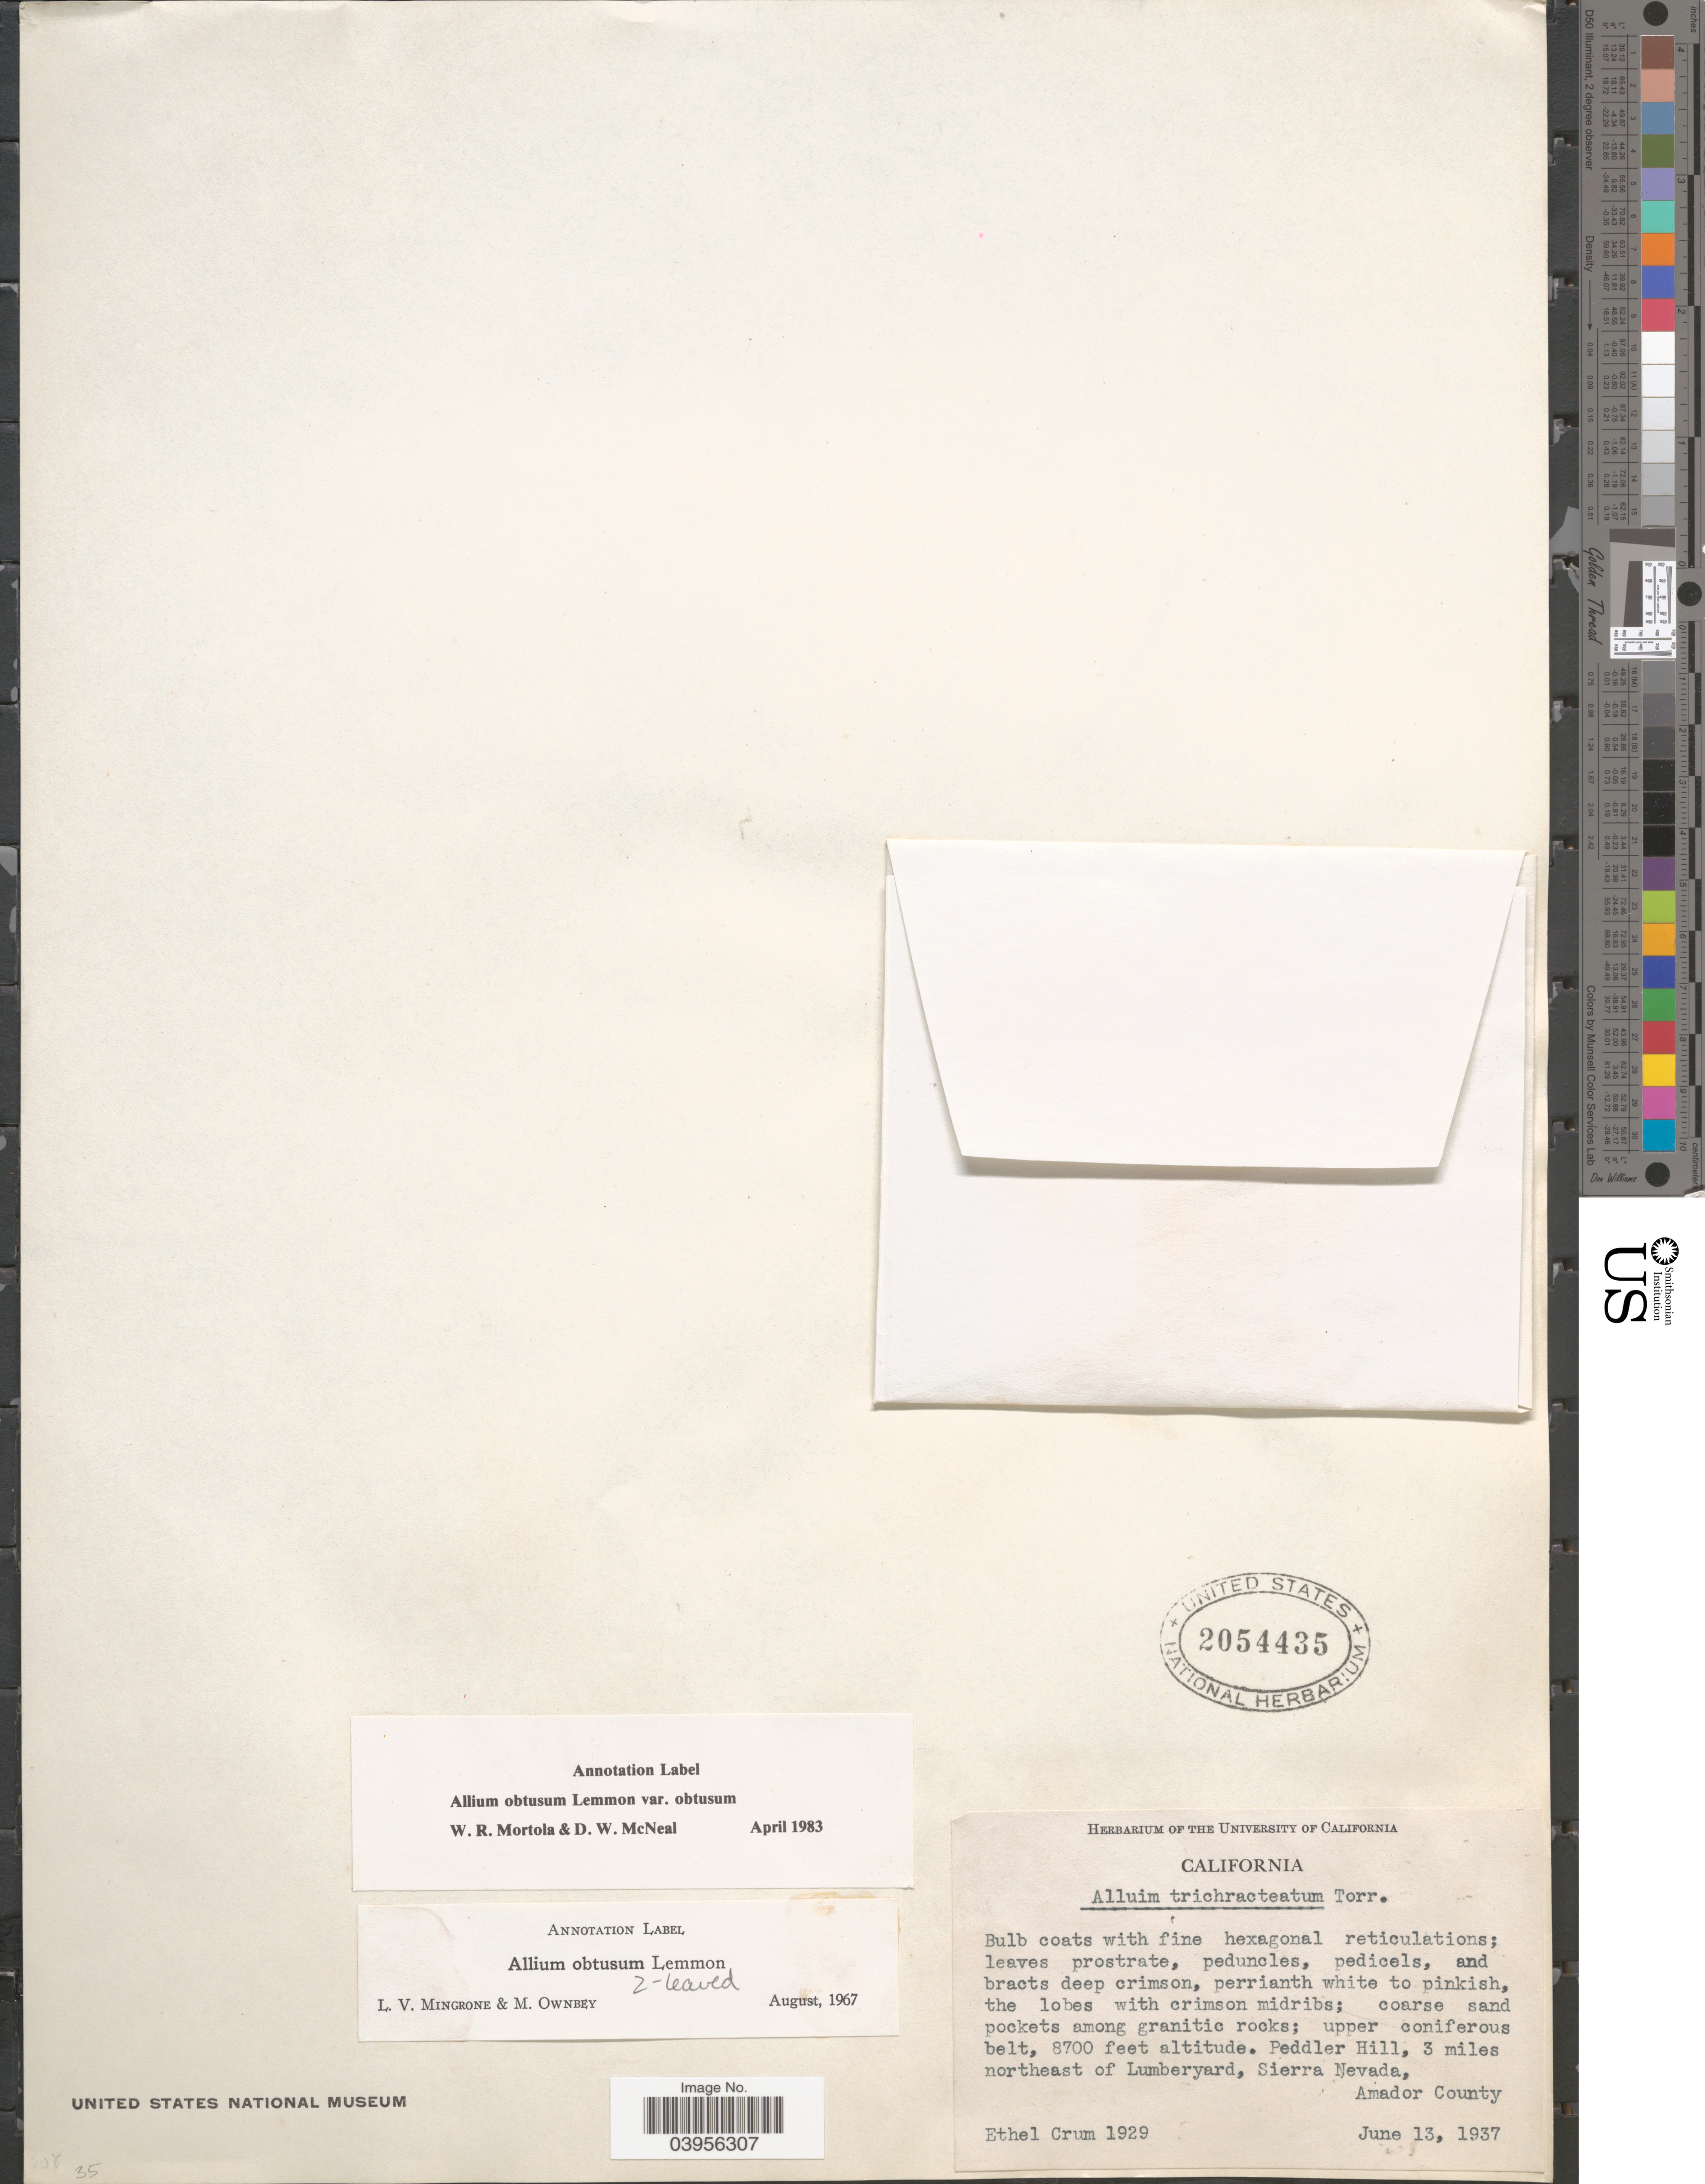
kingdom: Plantae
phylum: Tracheophyta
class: Liliopsida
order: Asparagales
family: Amaryllidaceae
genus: Allium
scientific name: Allium obtusum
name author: Lemmon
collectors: E. K. Crum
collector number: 1929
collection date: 1937-06-13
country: United States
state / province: California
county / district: Amador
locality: Peddler Hill, 3 miles northeast of Lumberyard, Sierra Nevada, Amador County.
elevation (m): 2652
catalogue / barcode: US 2054435